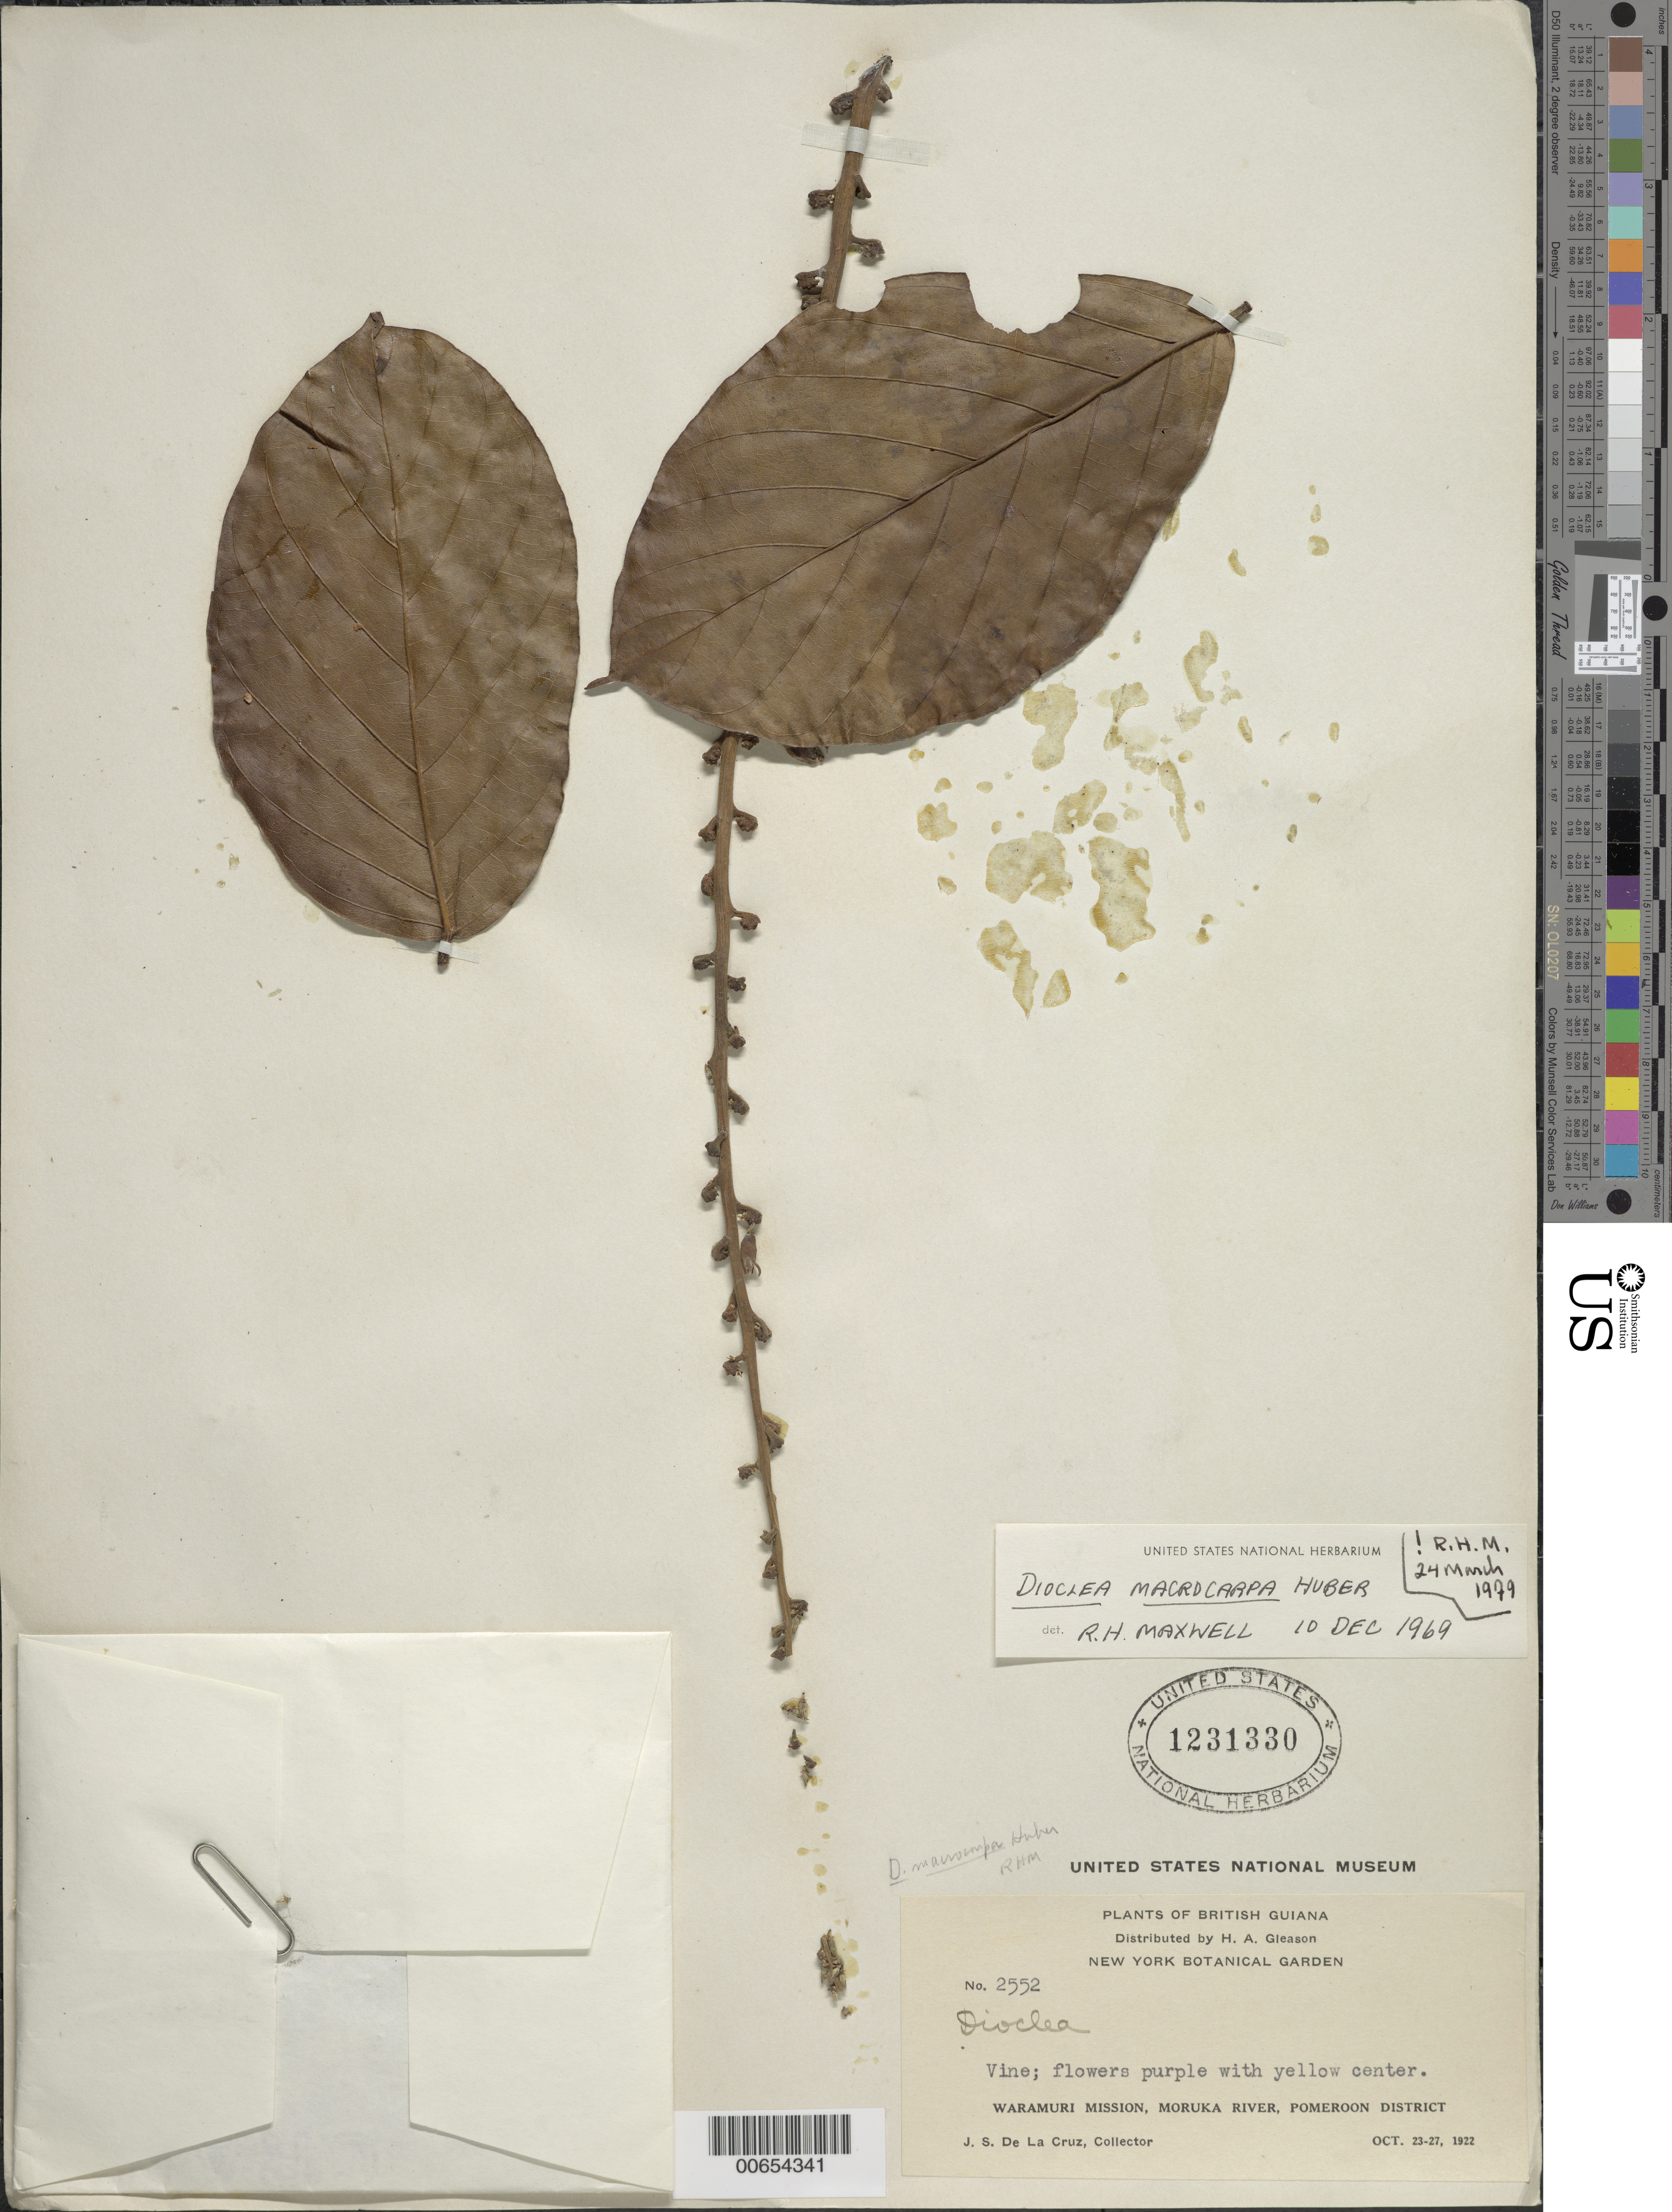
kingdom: Plantae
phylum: Tracheophyta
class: Magnoliopsida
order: Fabales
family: Fabaceae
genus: Macropsychanthus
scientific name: Macropsychanthus macrocarpus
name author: (Huber) L.P. Queiroz & Snak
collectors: J. S. de la Cruz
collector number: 2552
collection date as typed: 23-Oct-22 to 27-Oct-22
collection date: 1922-10-23/1922-10-27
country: Guyana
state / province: Pomeroon-Supenaam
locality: Waramuri Mission, Moruka R., Pomeroon Dist.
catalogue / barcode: US 1231330